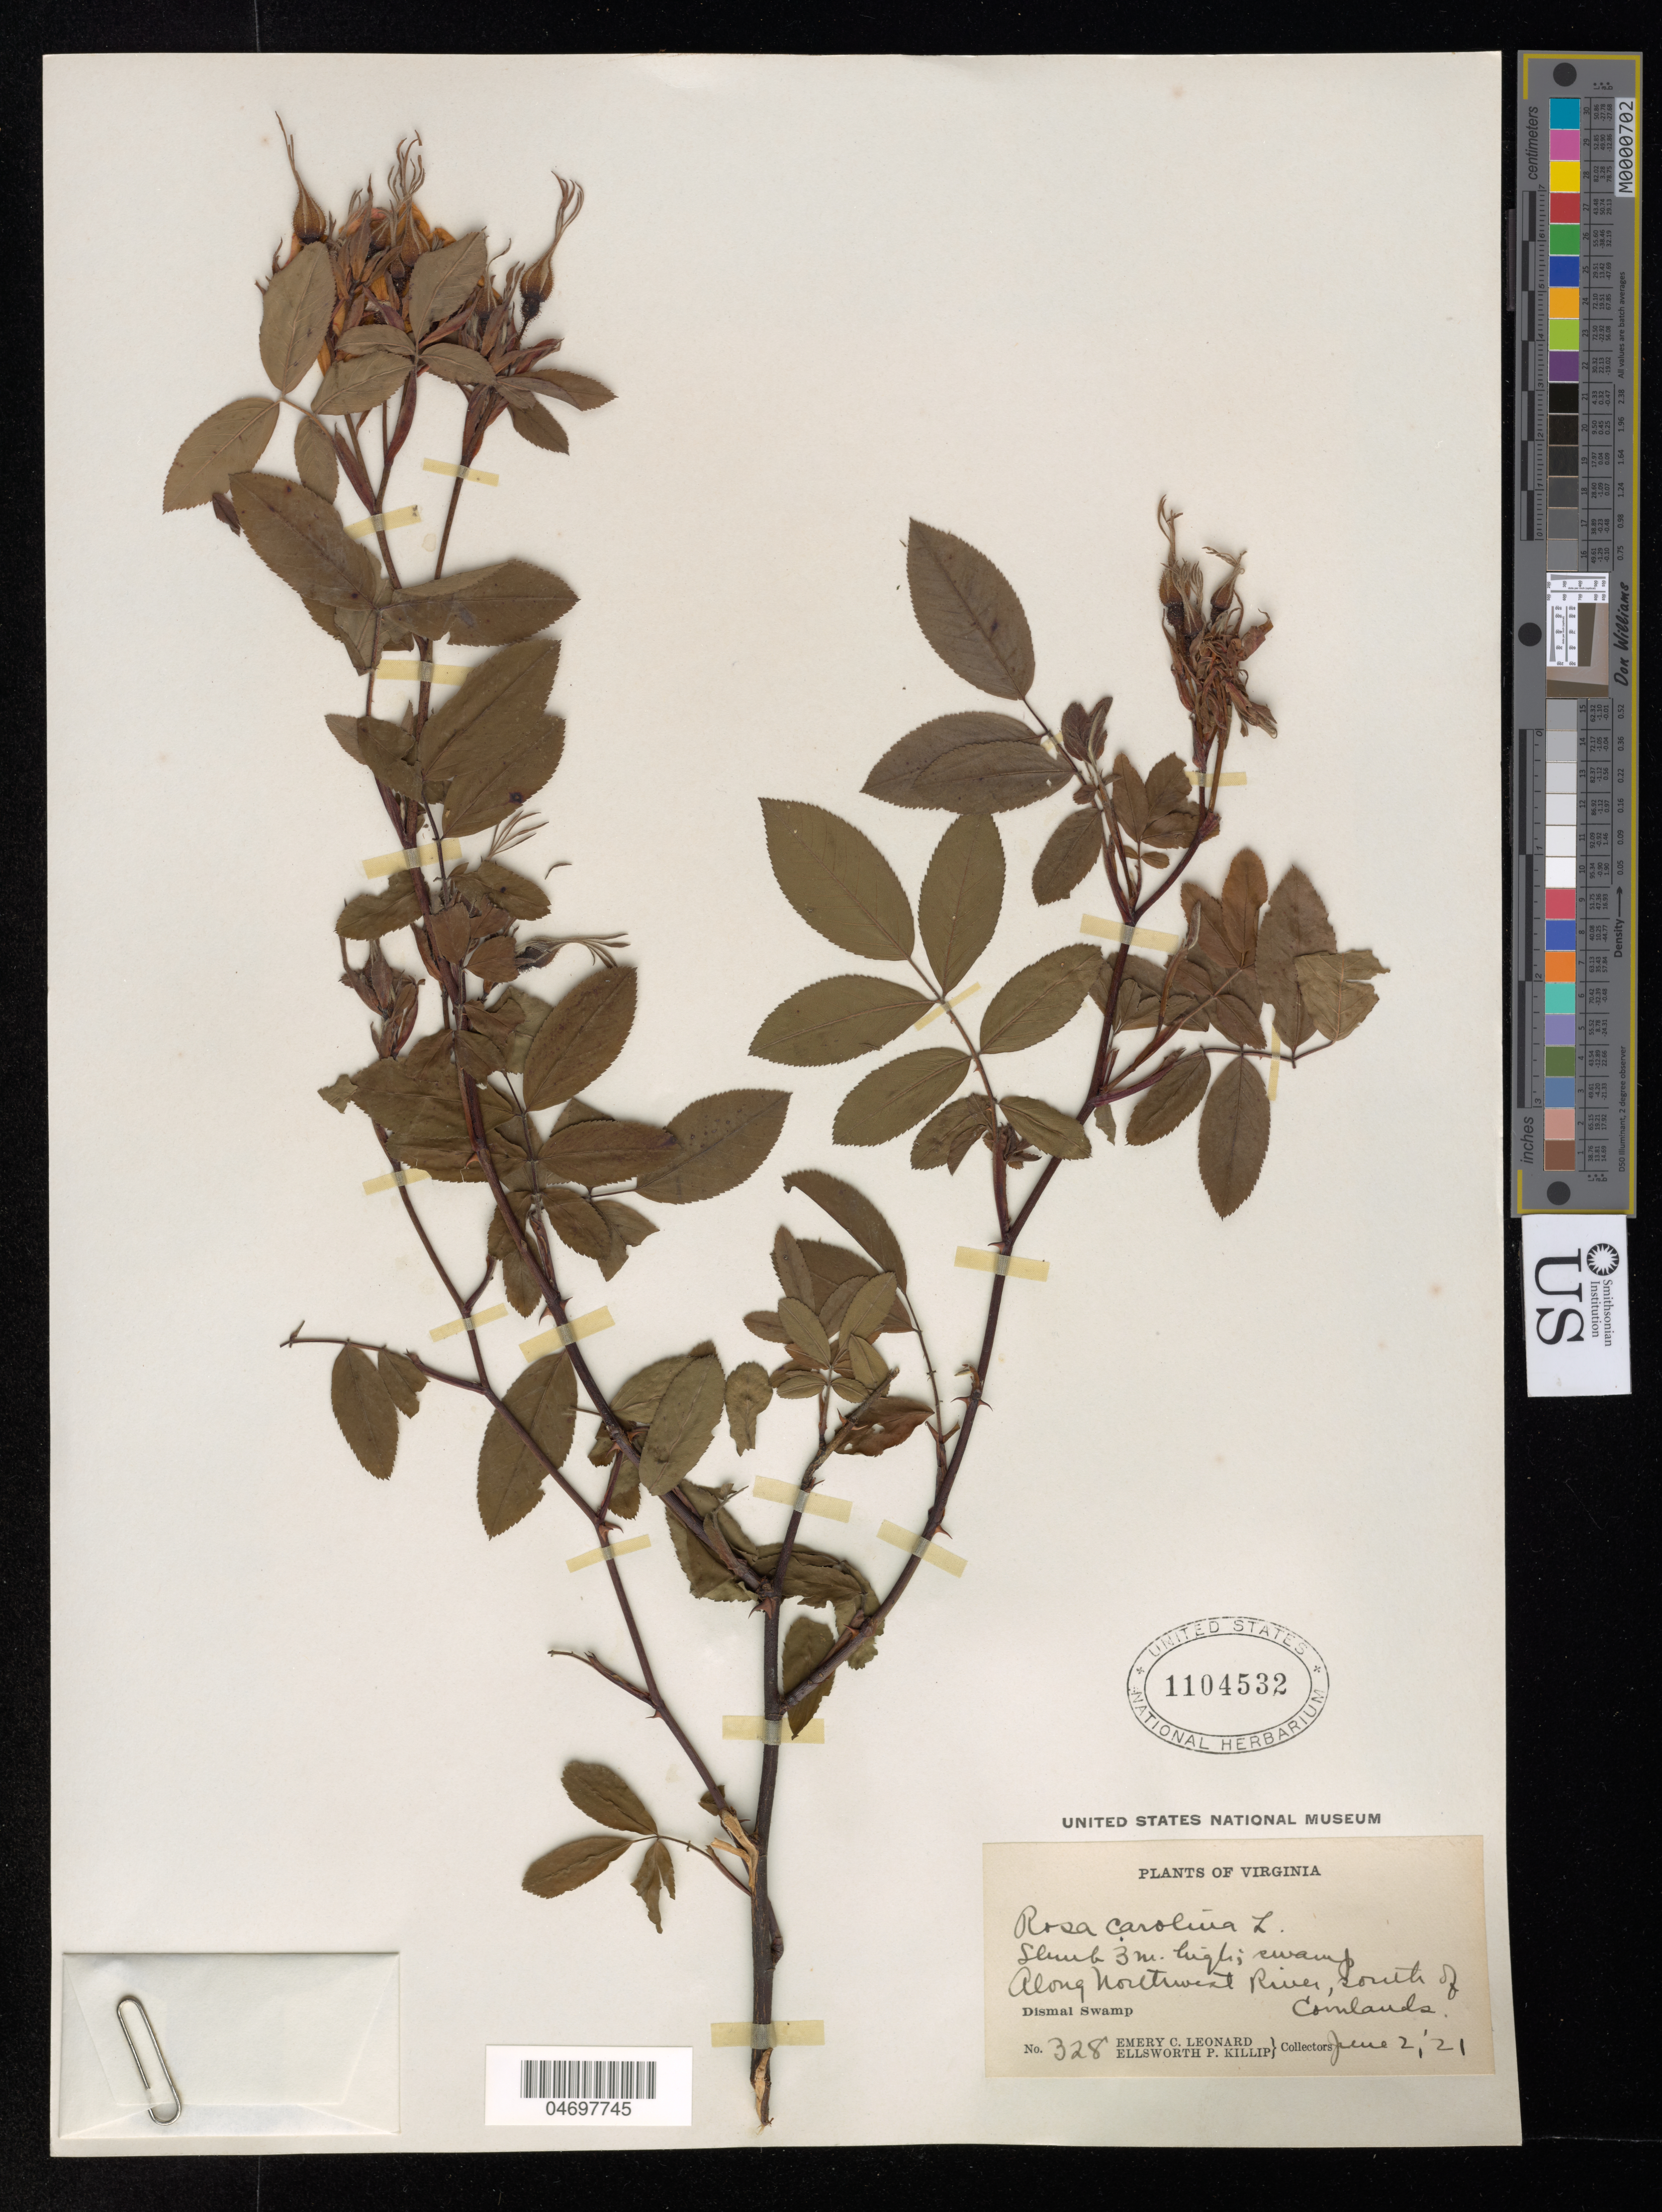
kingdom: Plantae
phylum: Tracheophyta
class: Magnoliopsida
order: Rosales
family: Rosaceae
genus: Rosa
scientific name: Rosa carolina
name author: L.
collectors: E. C. Leonard & E. P. Killip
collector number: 328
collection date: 1921-06-02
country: United States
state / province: Virginia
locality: Northwest River, south of Cornland. Dismal Swamp.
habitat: along river, swamp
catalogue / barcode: US 1104532